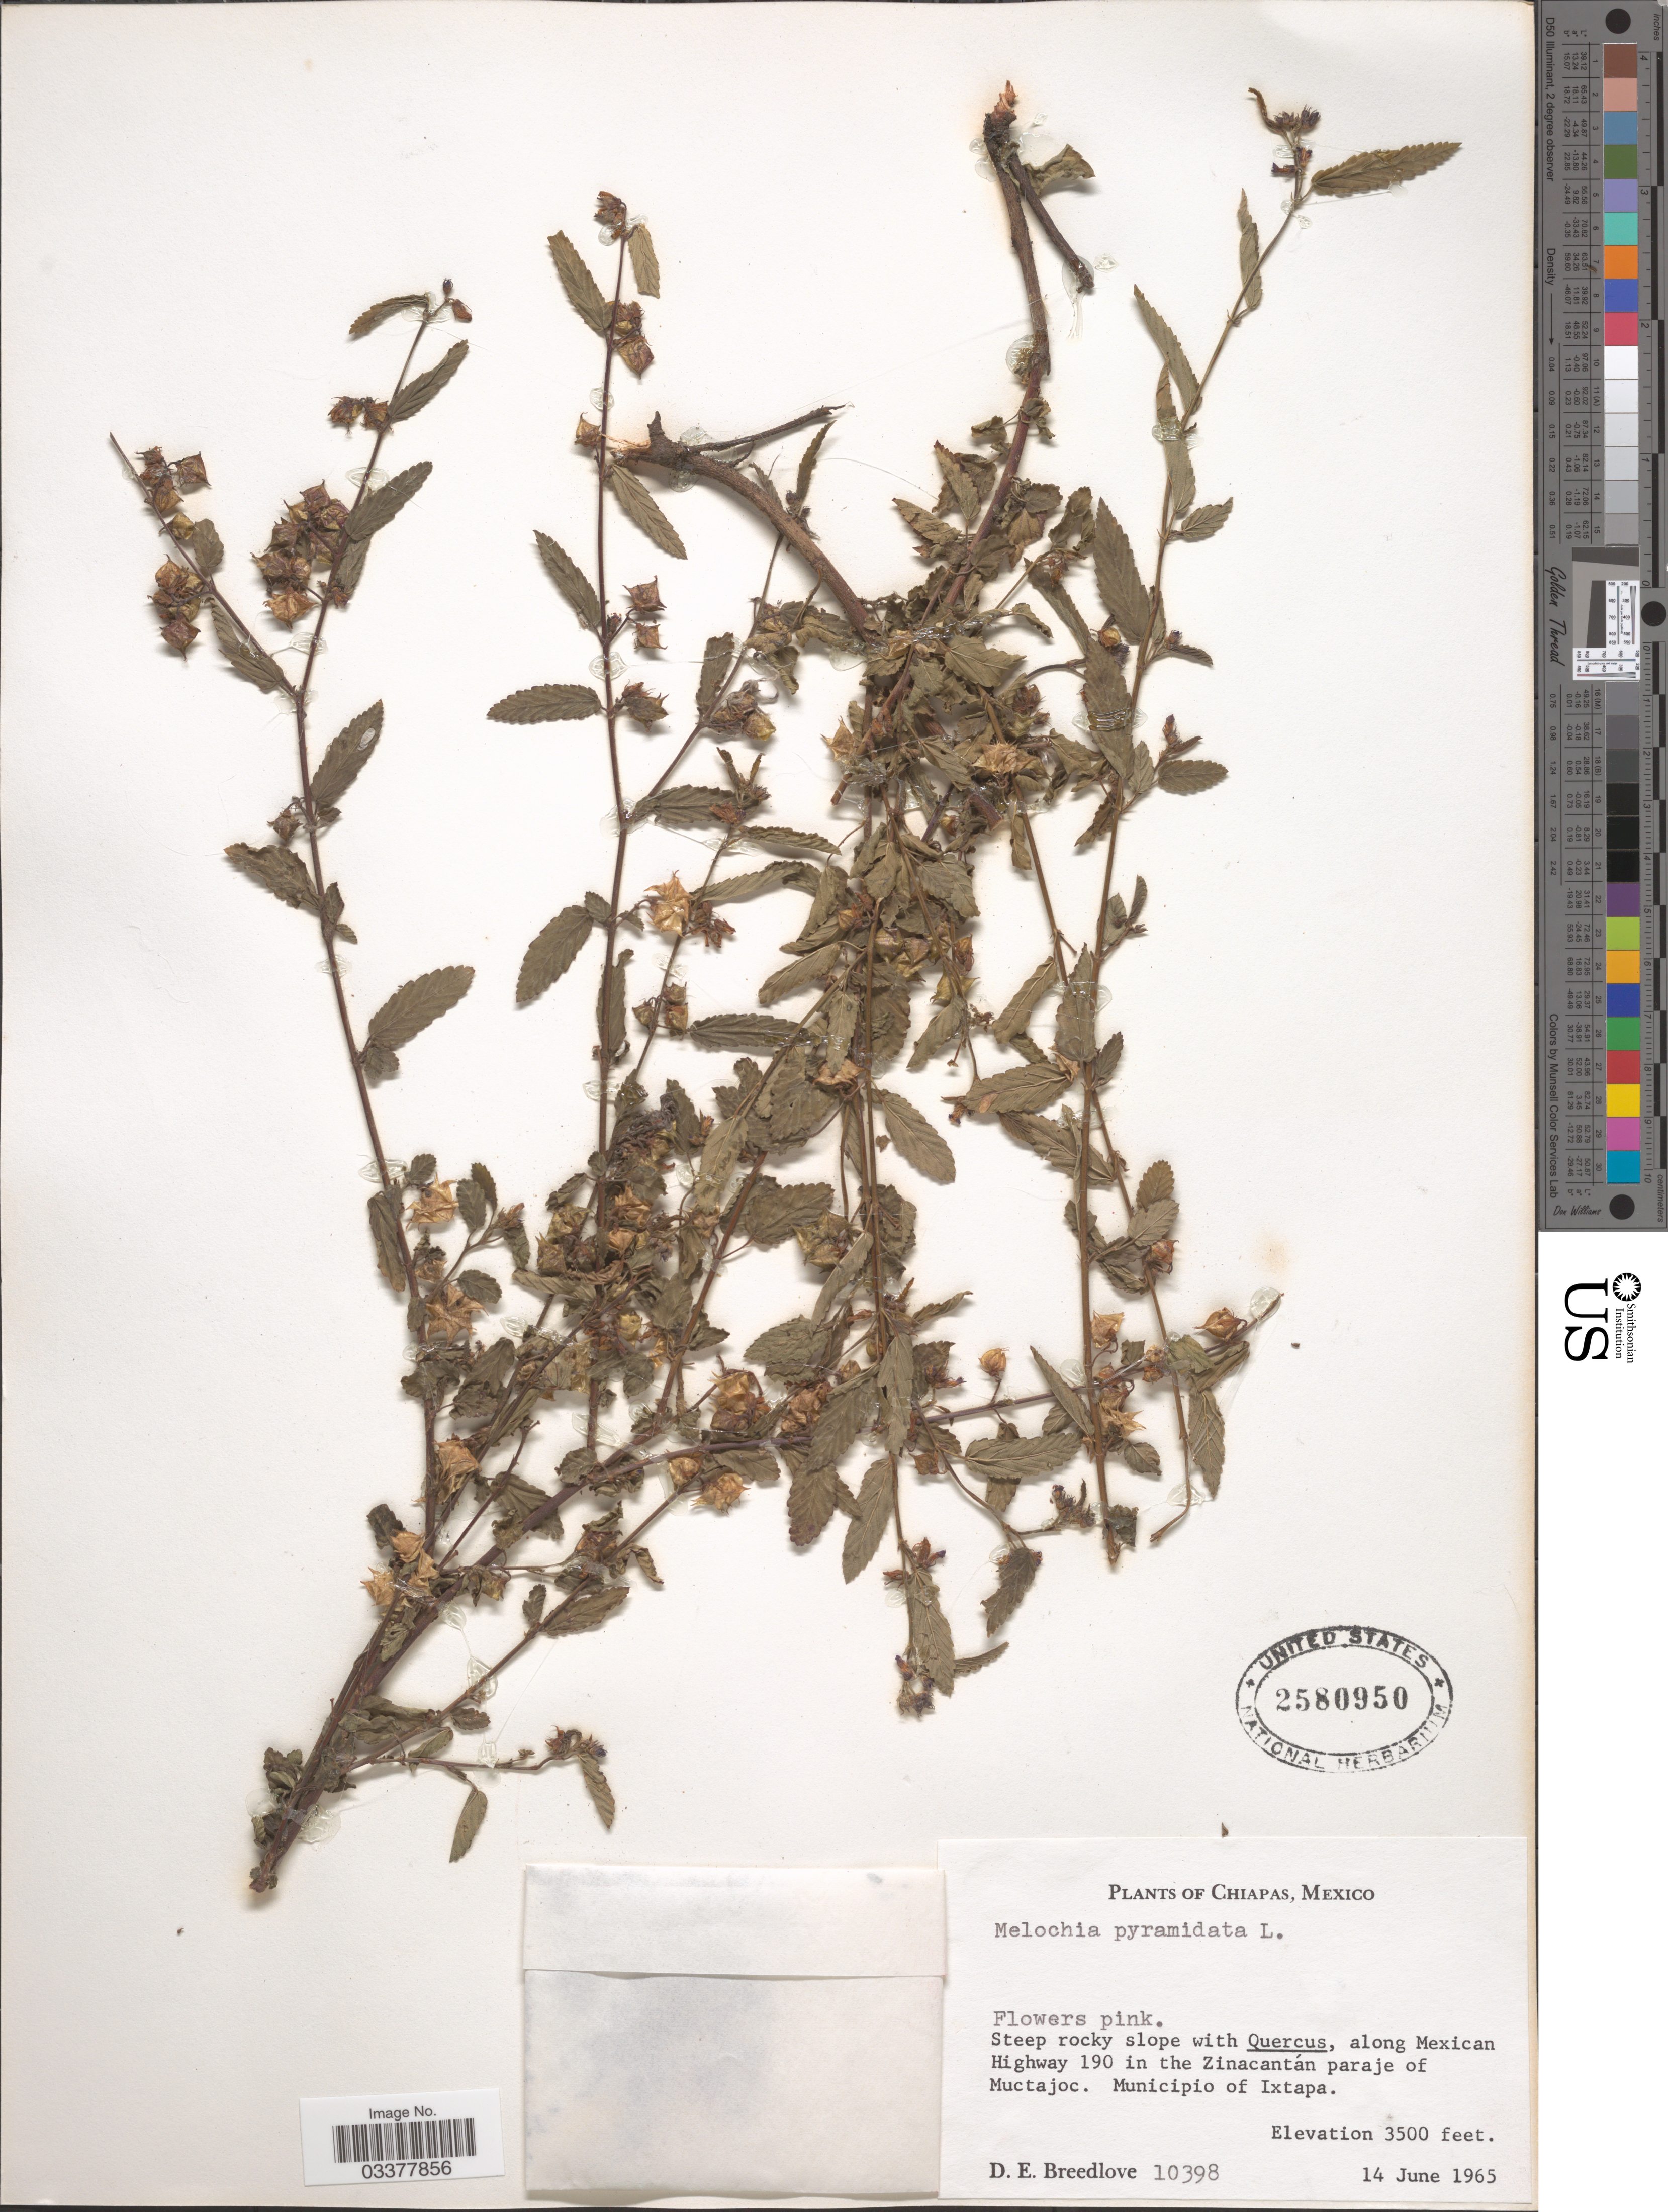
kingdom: Plantae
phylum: Tracheophyta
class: Magnoliopsida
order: Malvales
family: Malvaceae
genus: Melochia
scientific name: Melochia pyramidata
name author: L.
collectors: D. E. Breedlove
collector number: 10398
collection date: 1965-06-14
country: Mexico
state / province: Chiapas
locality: Along Mexican Highway 190 in the Zinacantán paraje of Muctajoc. Municipio of Ixtapa.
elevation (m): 1067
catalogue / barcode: US 2580950